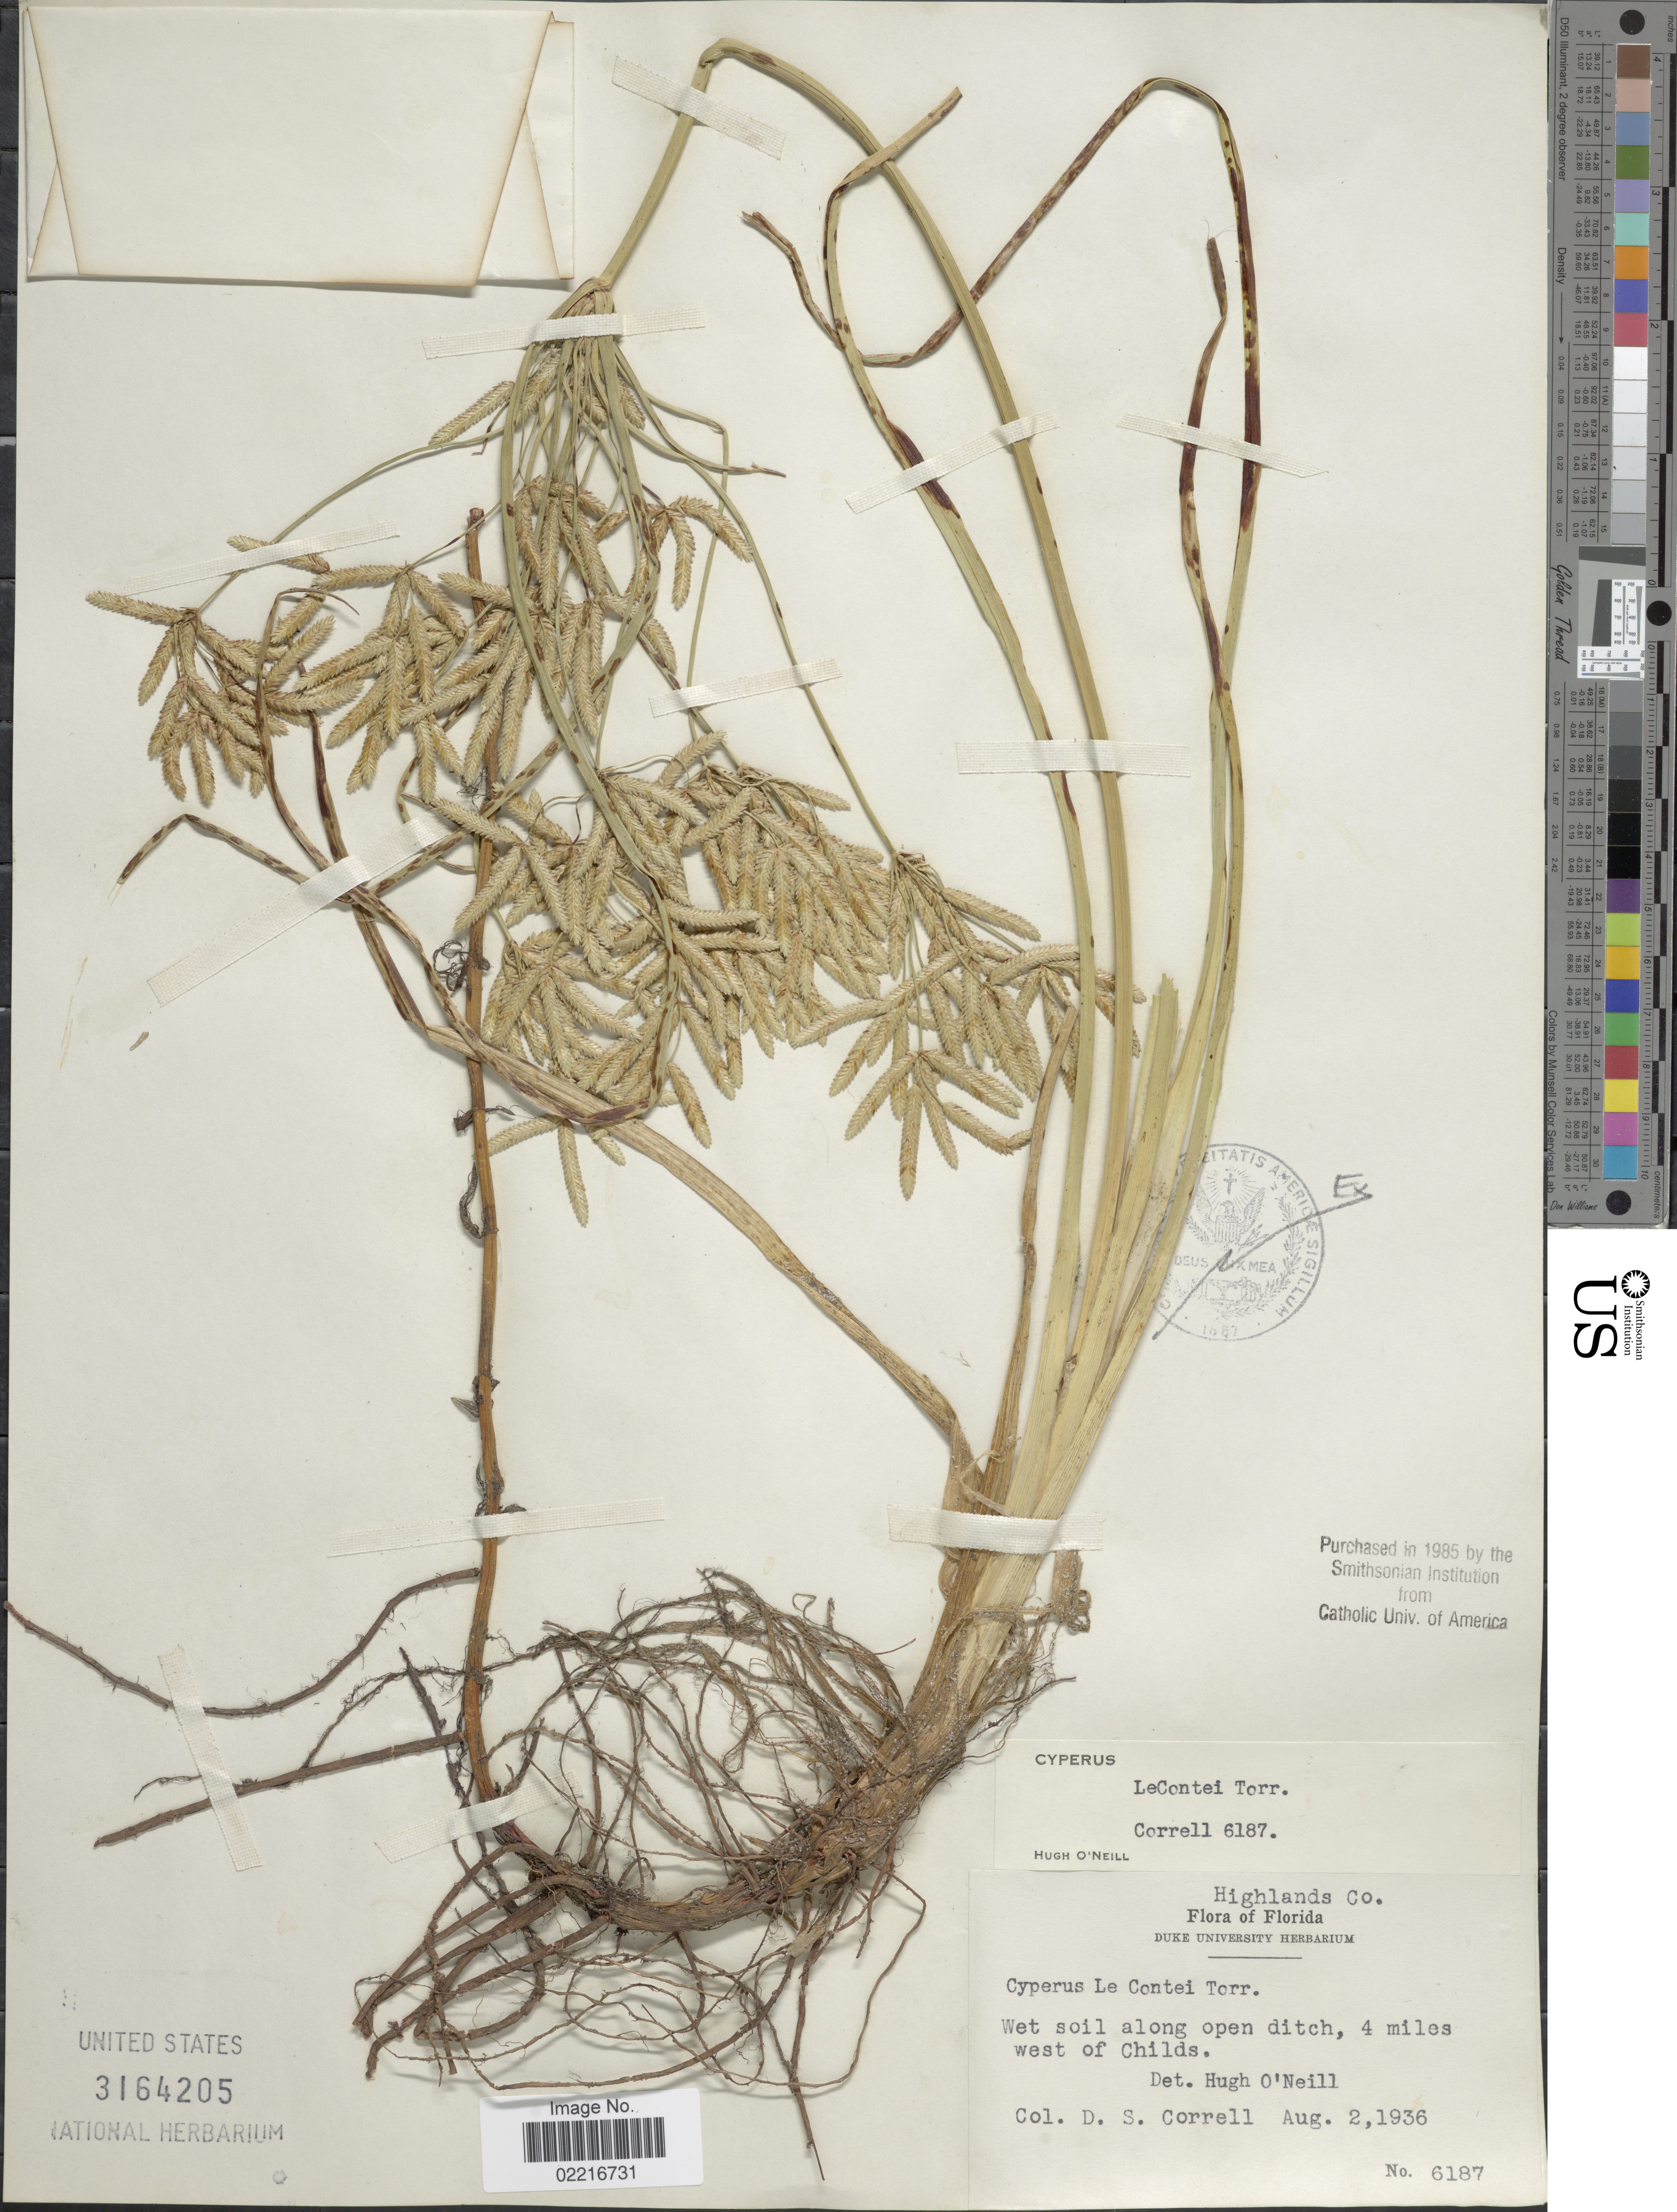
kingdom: Plantae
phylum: Tracheophyta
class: Liliopsida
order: Poales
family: Cyperaceae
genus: Cyperus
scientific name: Cyperus lecontei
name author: Torr. ex Steud.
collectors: D. S. Correll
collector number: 6187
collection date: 1936-08-02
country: United States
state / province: Florida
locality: Highlands Co. 4 miles west of Childs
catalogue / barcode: US 3164205